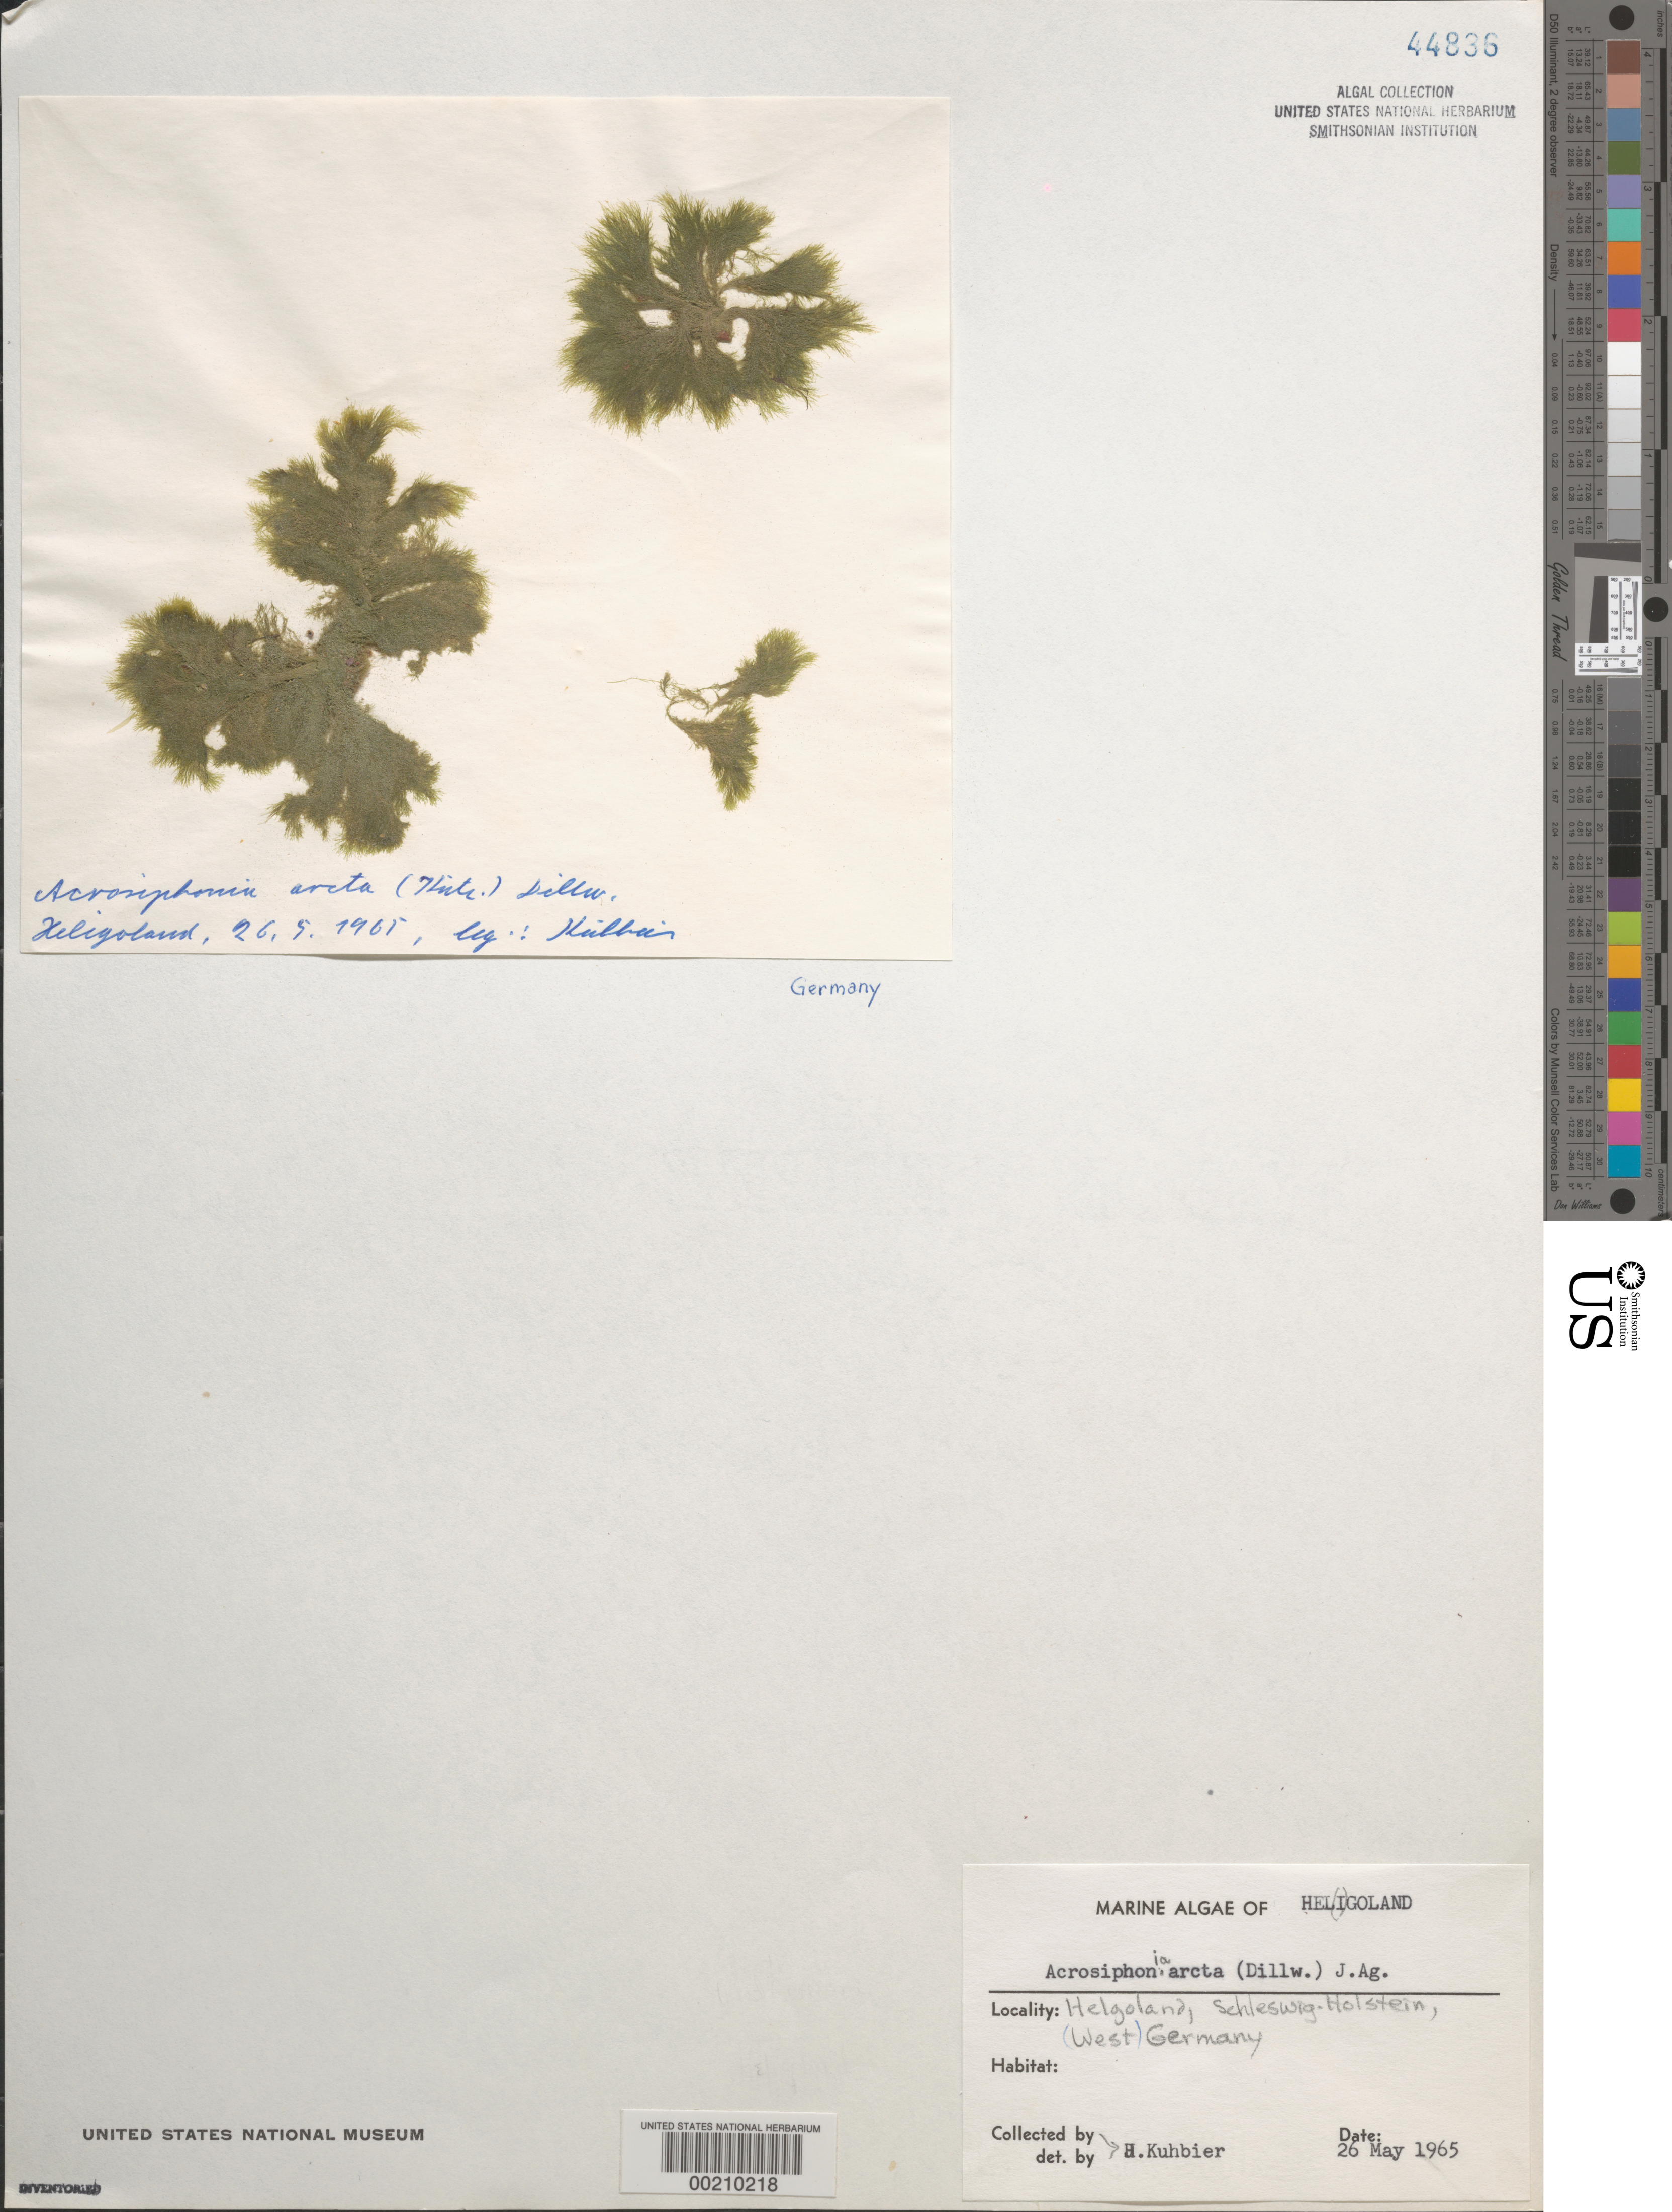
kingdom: Plantae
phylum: Chlorophyta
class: Ulvophyceae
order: Ulotrichales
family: Ulotrichaceae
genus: Acrosiphonia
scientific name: Acrosiphonia arcta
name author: (Dillwyn) Gain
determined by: Kuhbier, H.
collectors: H. Kuhbier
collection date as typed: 26 May 1965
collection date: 1965-05-26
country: Germany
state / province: Schleswig-Holstein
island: Helgoland (Heligoland)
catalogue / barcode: US 44836